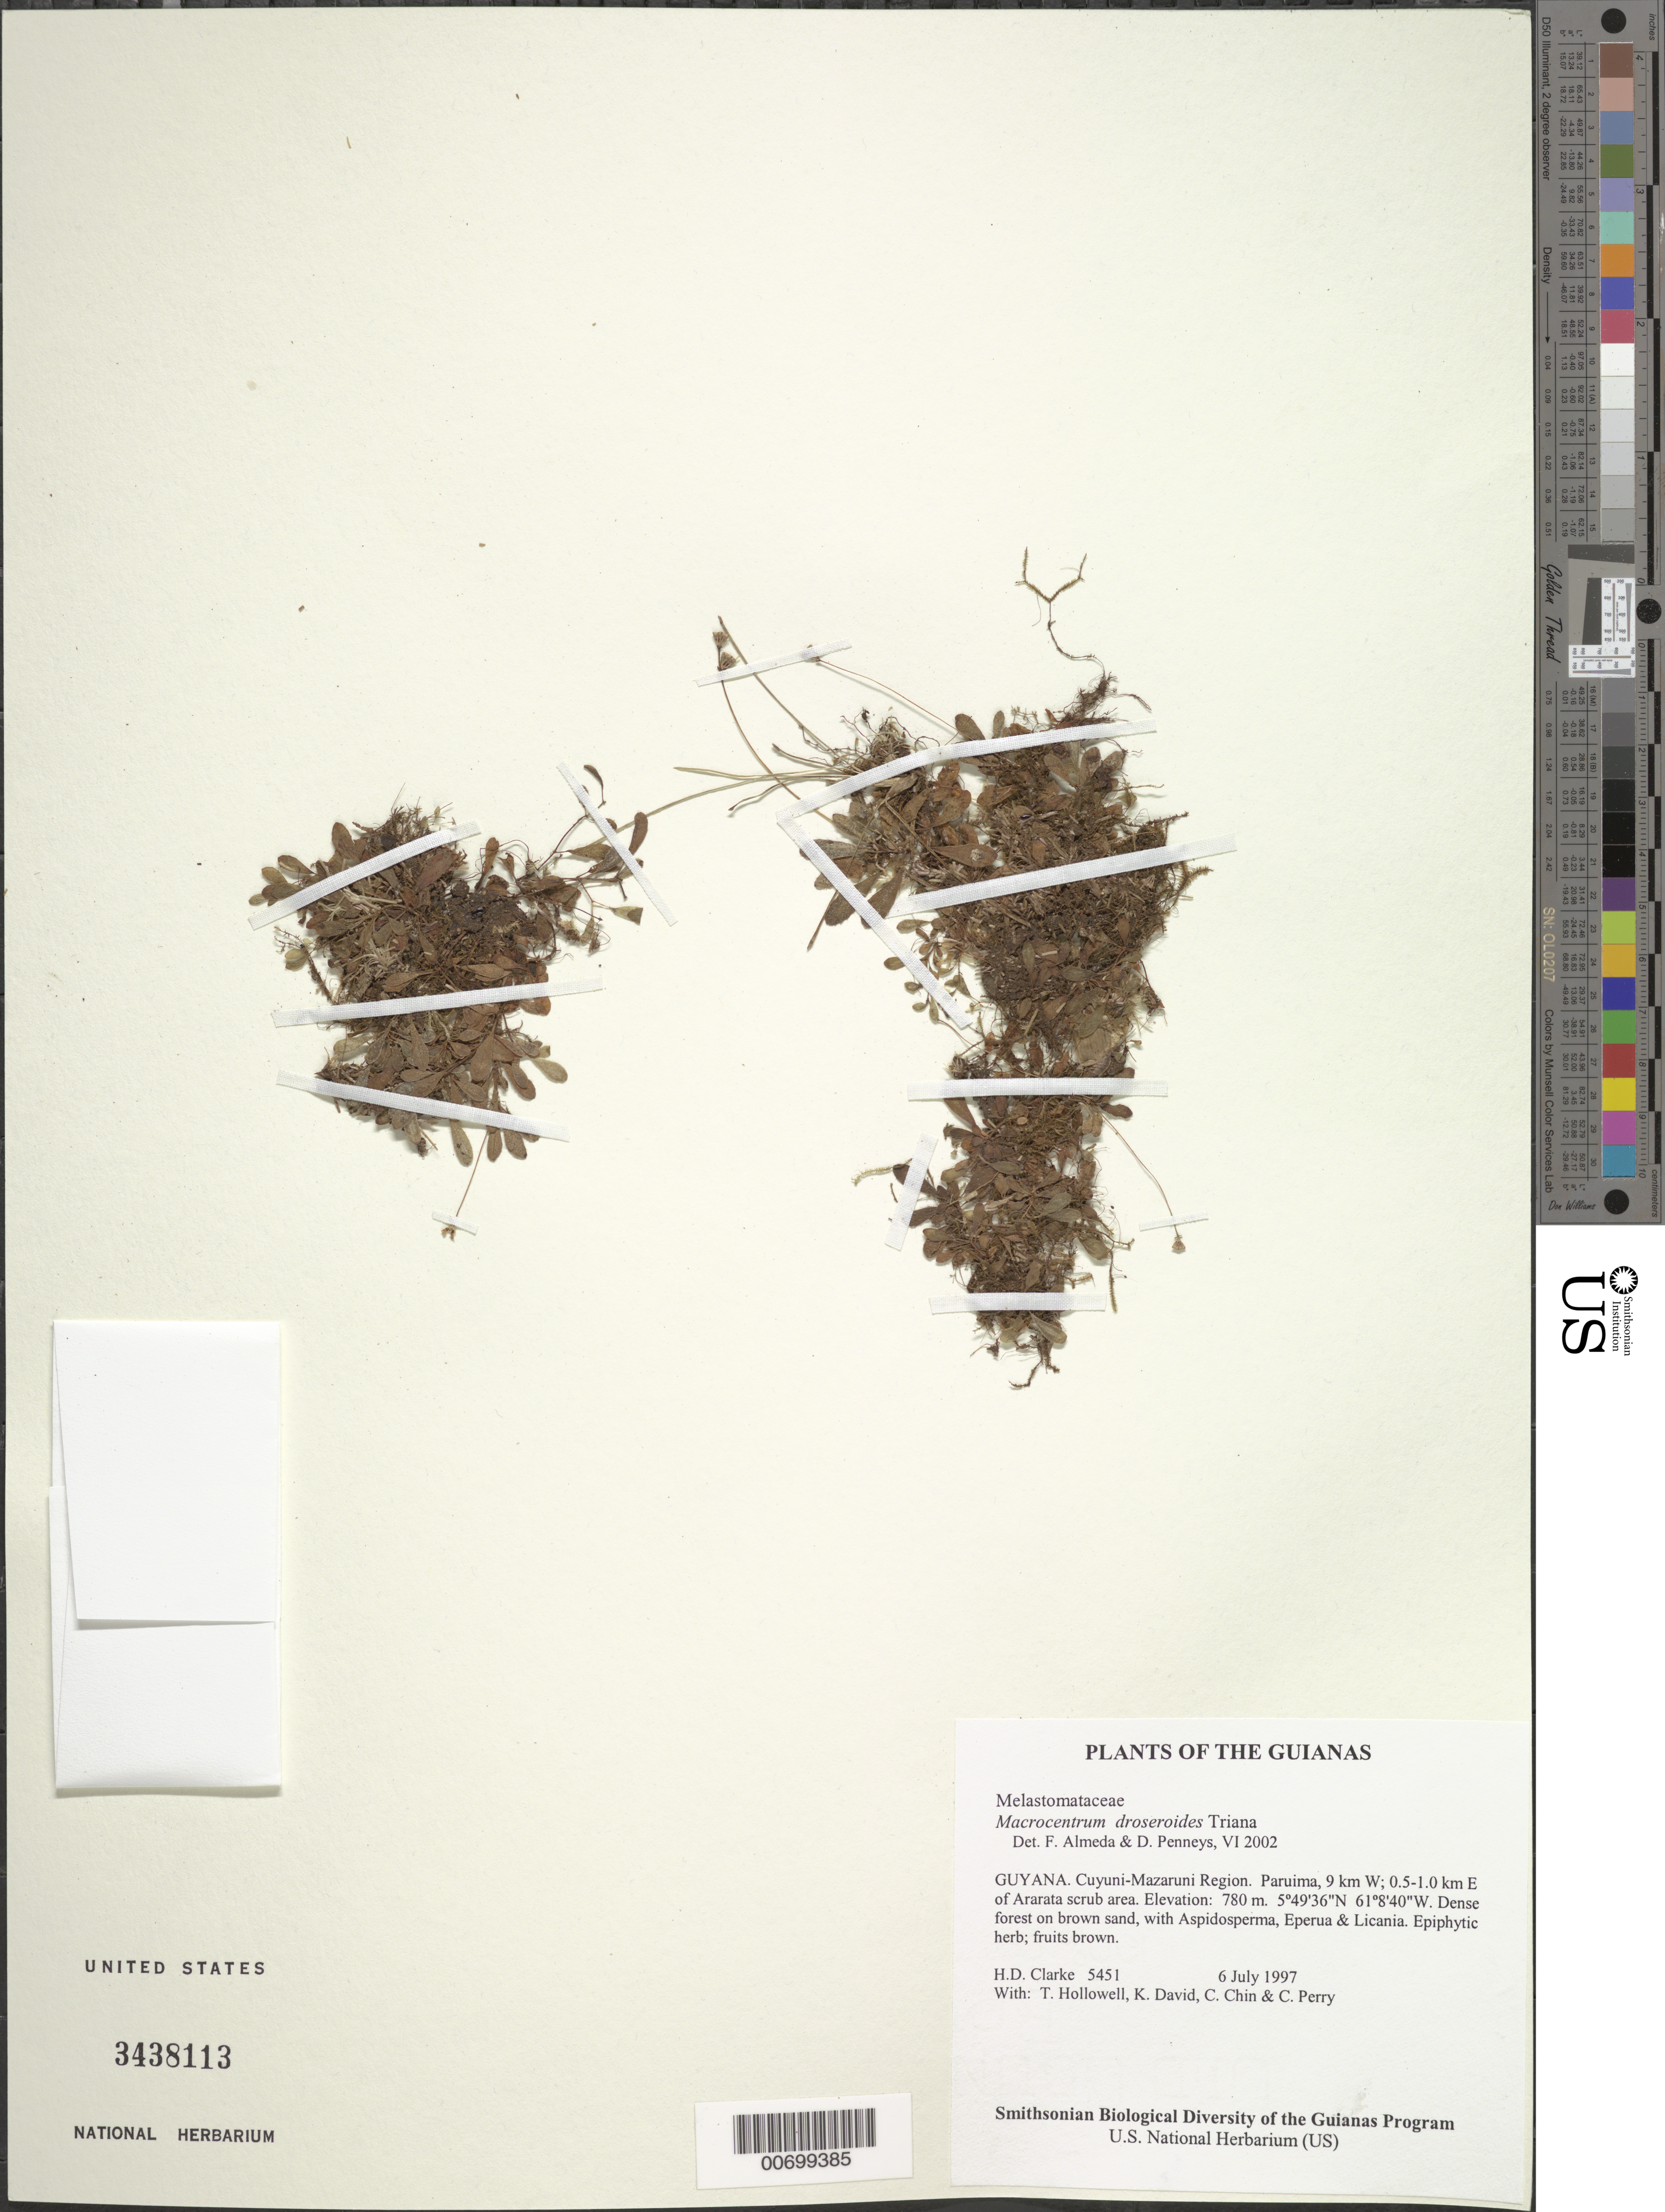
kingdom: Plantae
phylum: Tracheophyta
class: Magnoliopsida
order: Myrtales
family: Melastomataceae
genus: Macrocentrum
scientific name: Macrocentrum droseroides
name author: Triana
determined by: Almeda, F.; Penneys, D. S.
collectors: H. D. Clarke, T. Hollowell, K. David, C. Chin & C. Perry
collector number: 5451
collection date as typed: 6 July 1997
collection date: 1997-07-06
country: Guyana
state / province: Cuyuni-Mazaruni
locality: Paruima, 9 km W; 0.5-1.0 km E of Ararata scrub area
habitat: Dense forest on brown sand, with Aspidosperma, Eperua & Licania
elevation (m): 780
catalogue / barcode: US 3438113